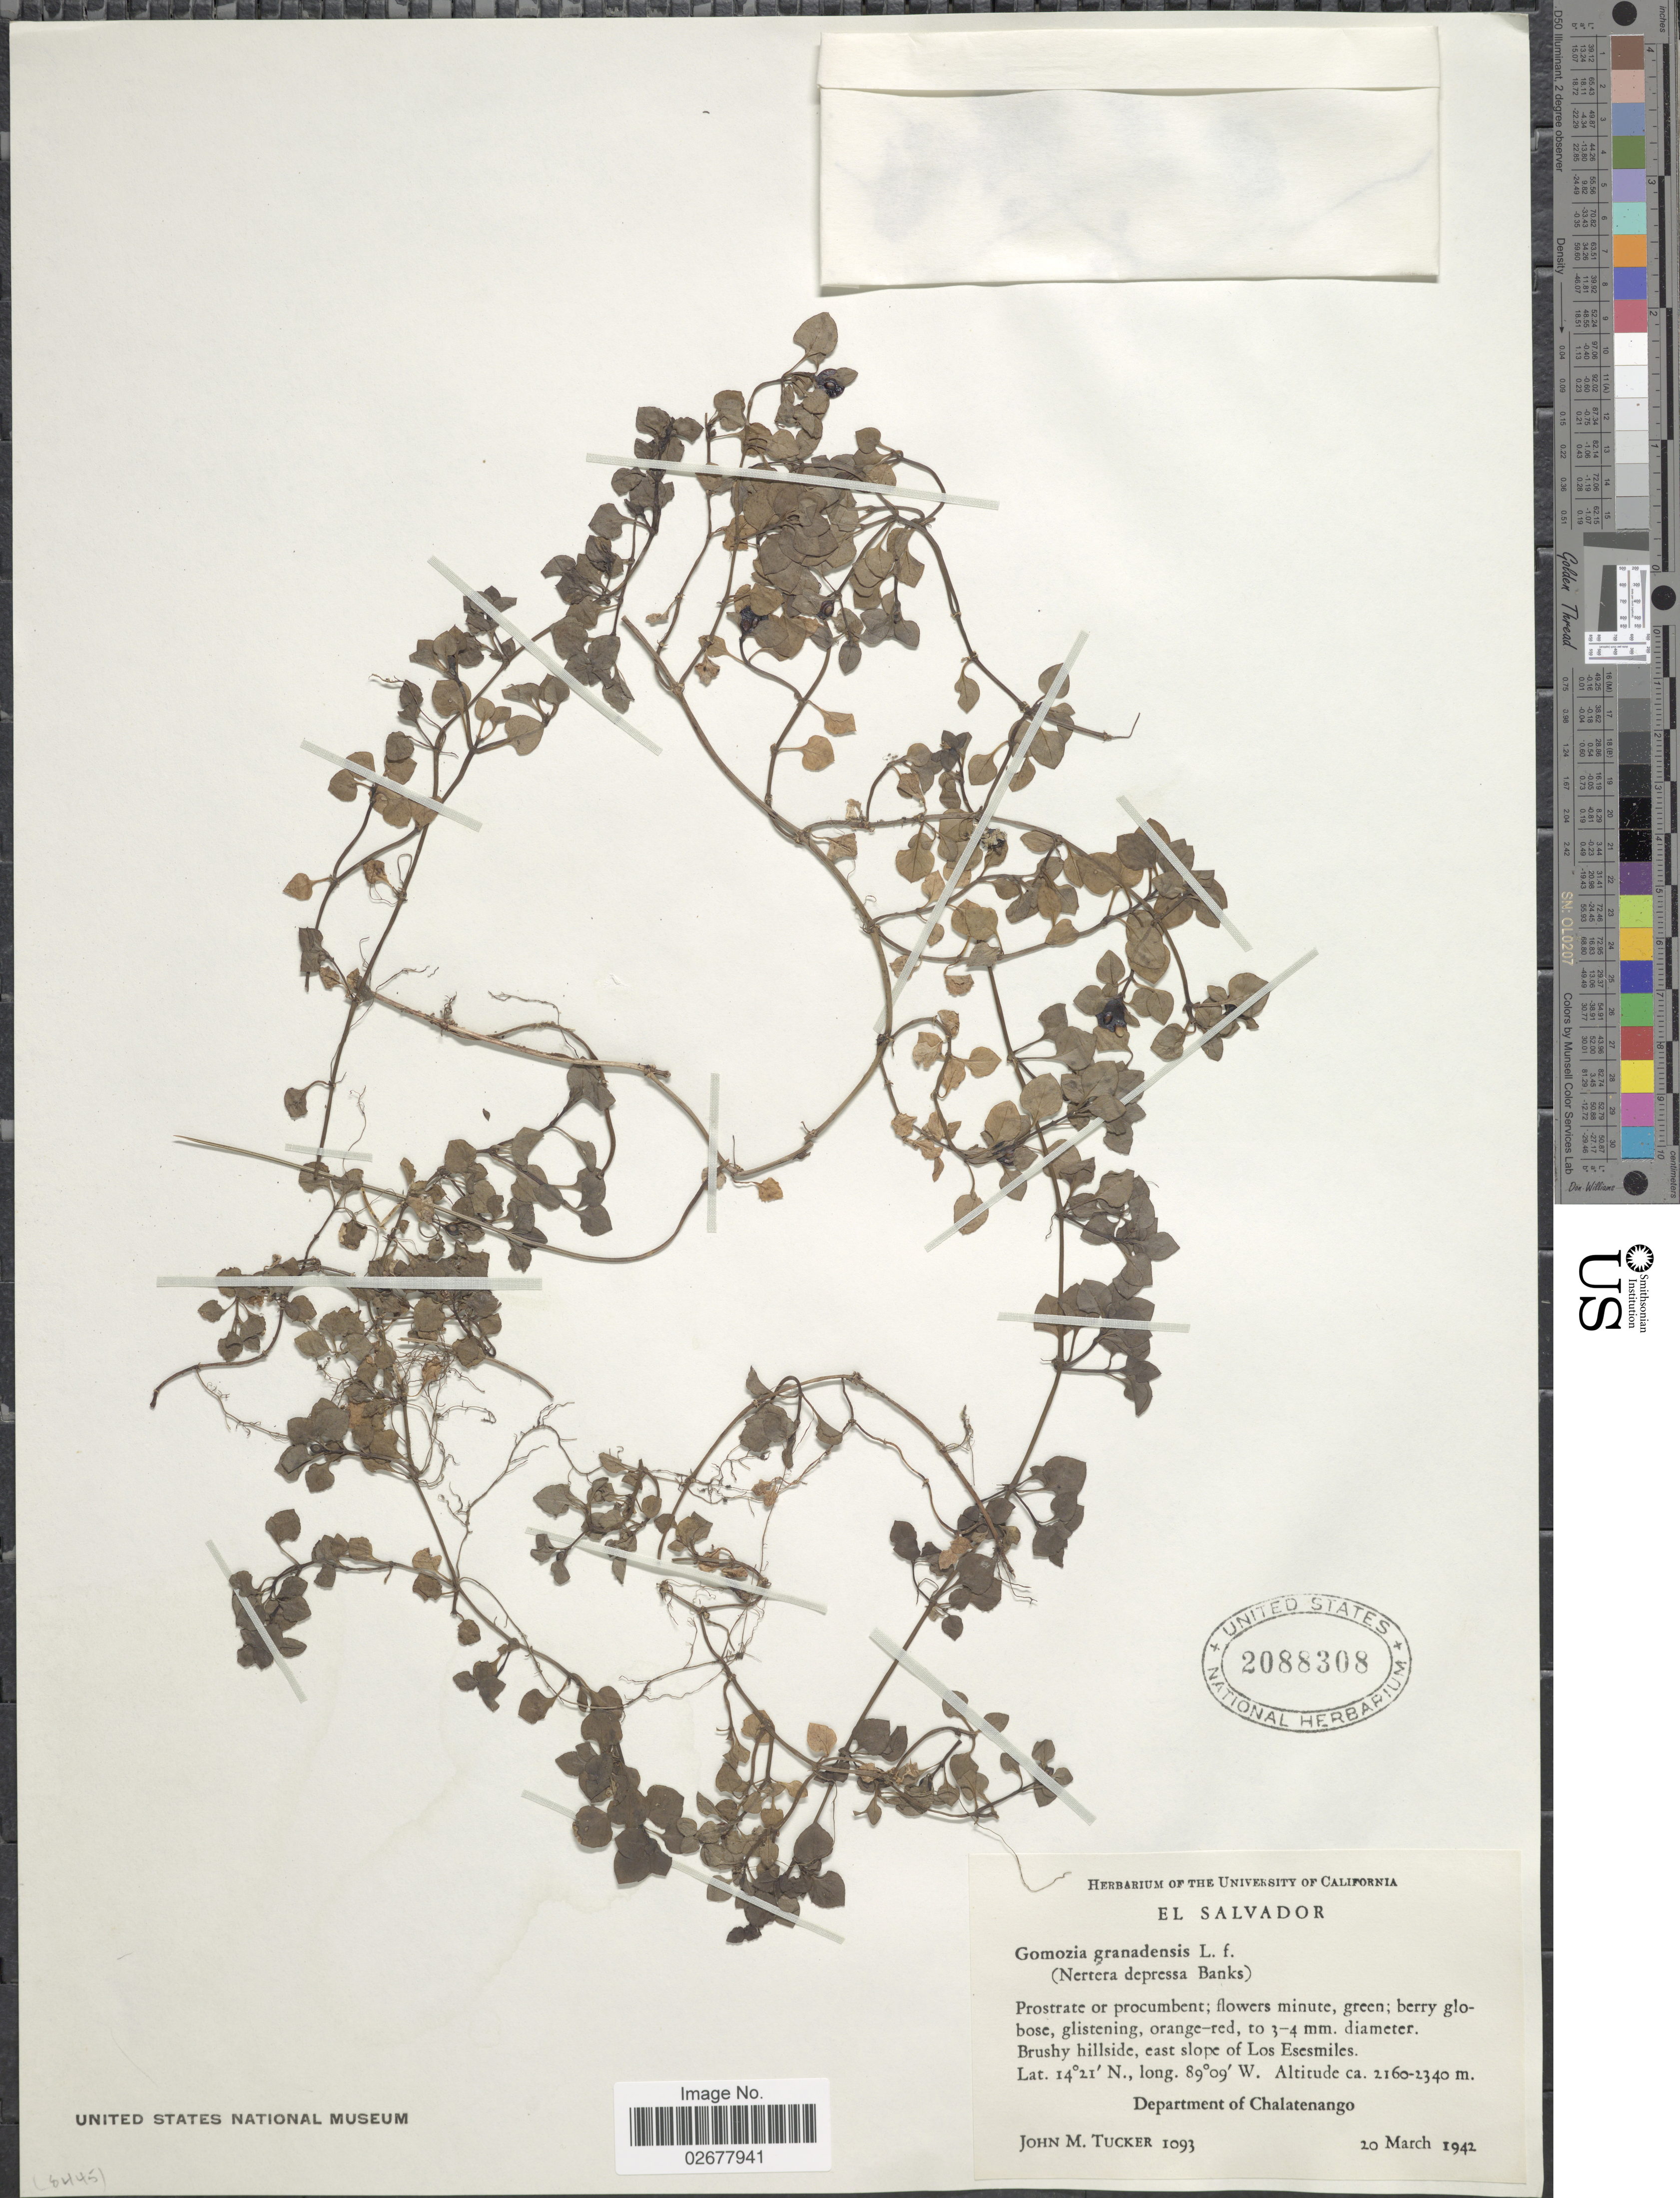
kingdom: Plantae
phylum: Tracheophyta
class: Magnoliopsida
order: Gentianales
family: Rubiaceae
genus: Nertera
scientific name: Nertera depressa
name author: Banks & Sol. ex Gaertn.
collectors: J. M. Tucker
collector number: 1093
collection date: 1942-03-20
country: El Salvador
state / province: Chalatenango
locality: Brushy hillside, east slope of Los Esesmiles, Department of Chalatenango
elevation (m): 2160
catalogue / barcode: US 2088308